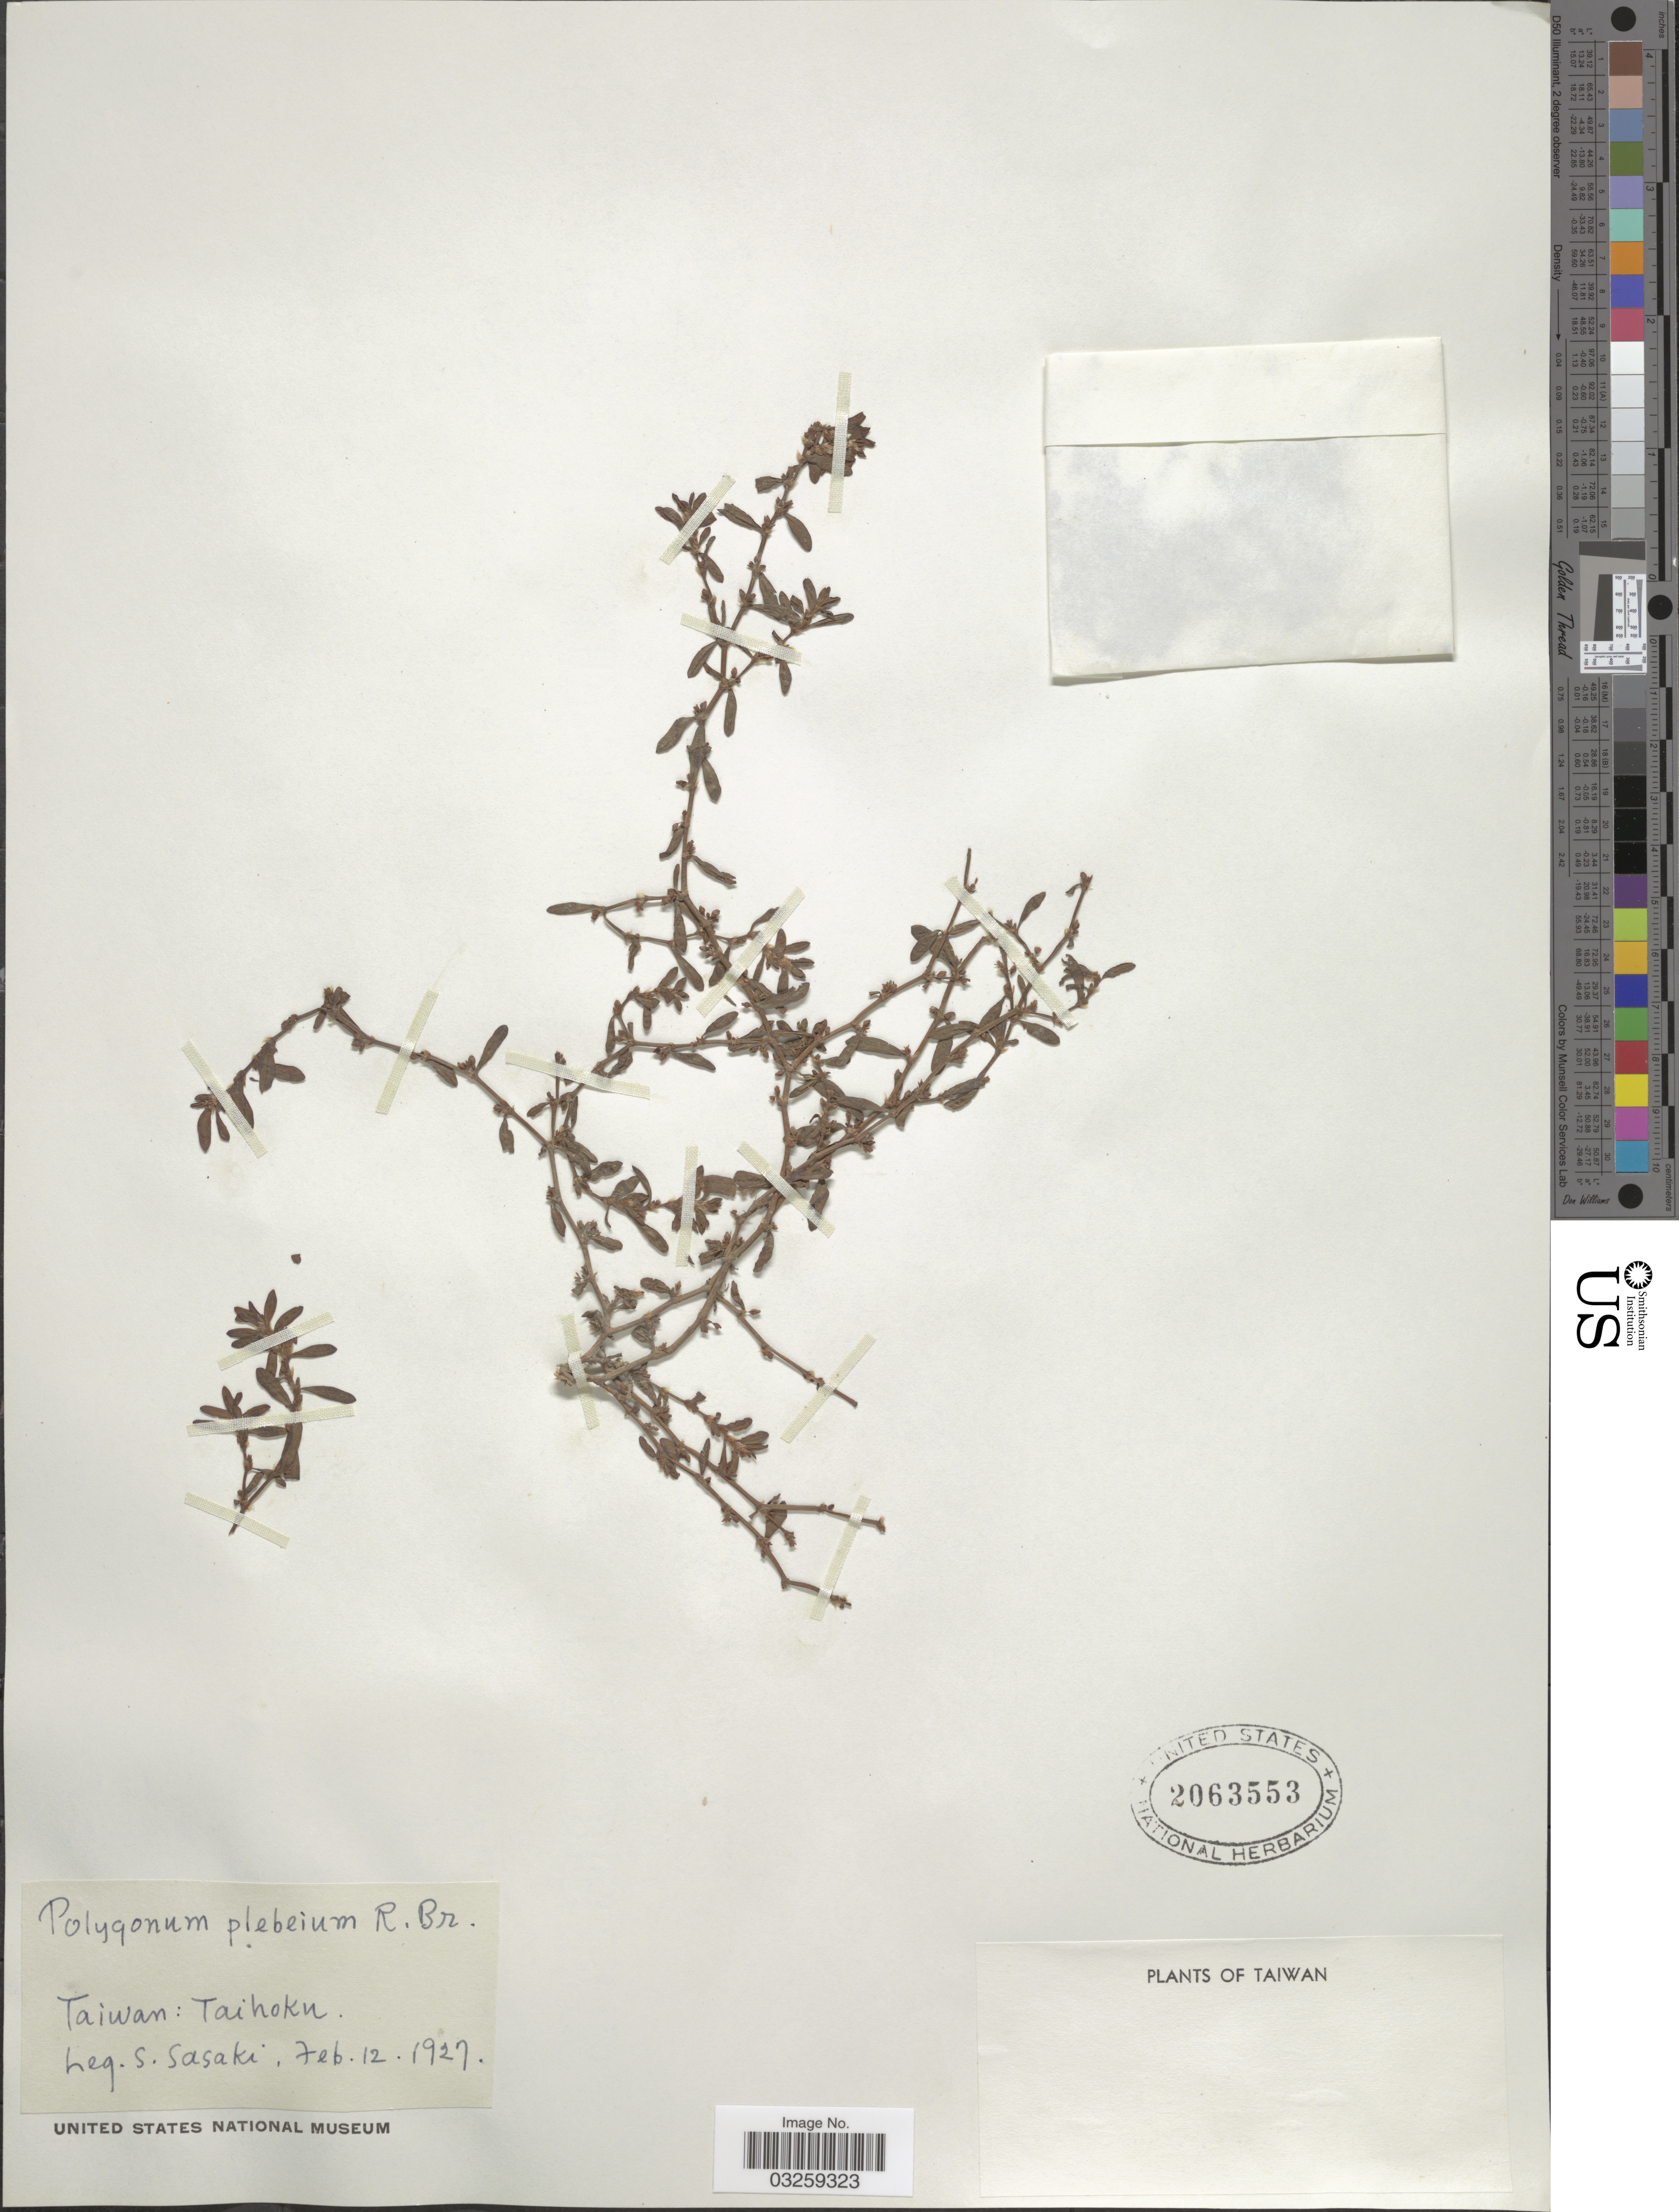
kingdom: Plantae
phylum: Tracheophyta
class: Magnoliopsida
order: Caryophyllales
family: Polygonaceae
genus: Polygonum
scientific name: Polygonum plebeium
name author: R. Br.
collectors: S. Sasaki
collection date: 1927-02-12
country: Taiwan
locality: Taihoku.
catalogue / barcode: US 2063553